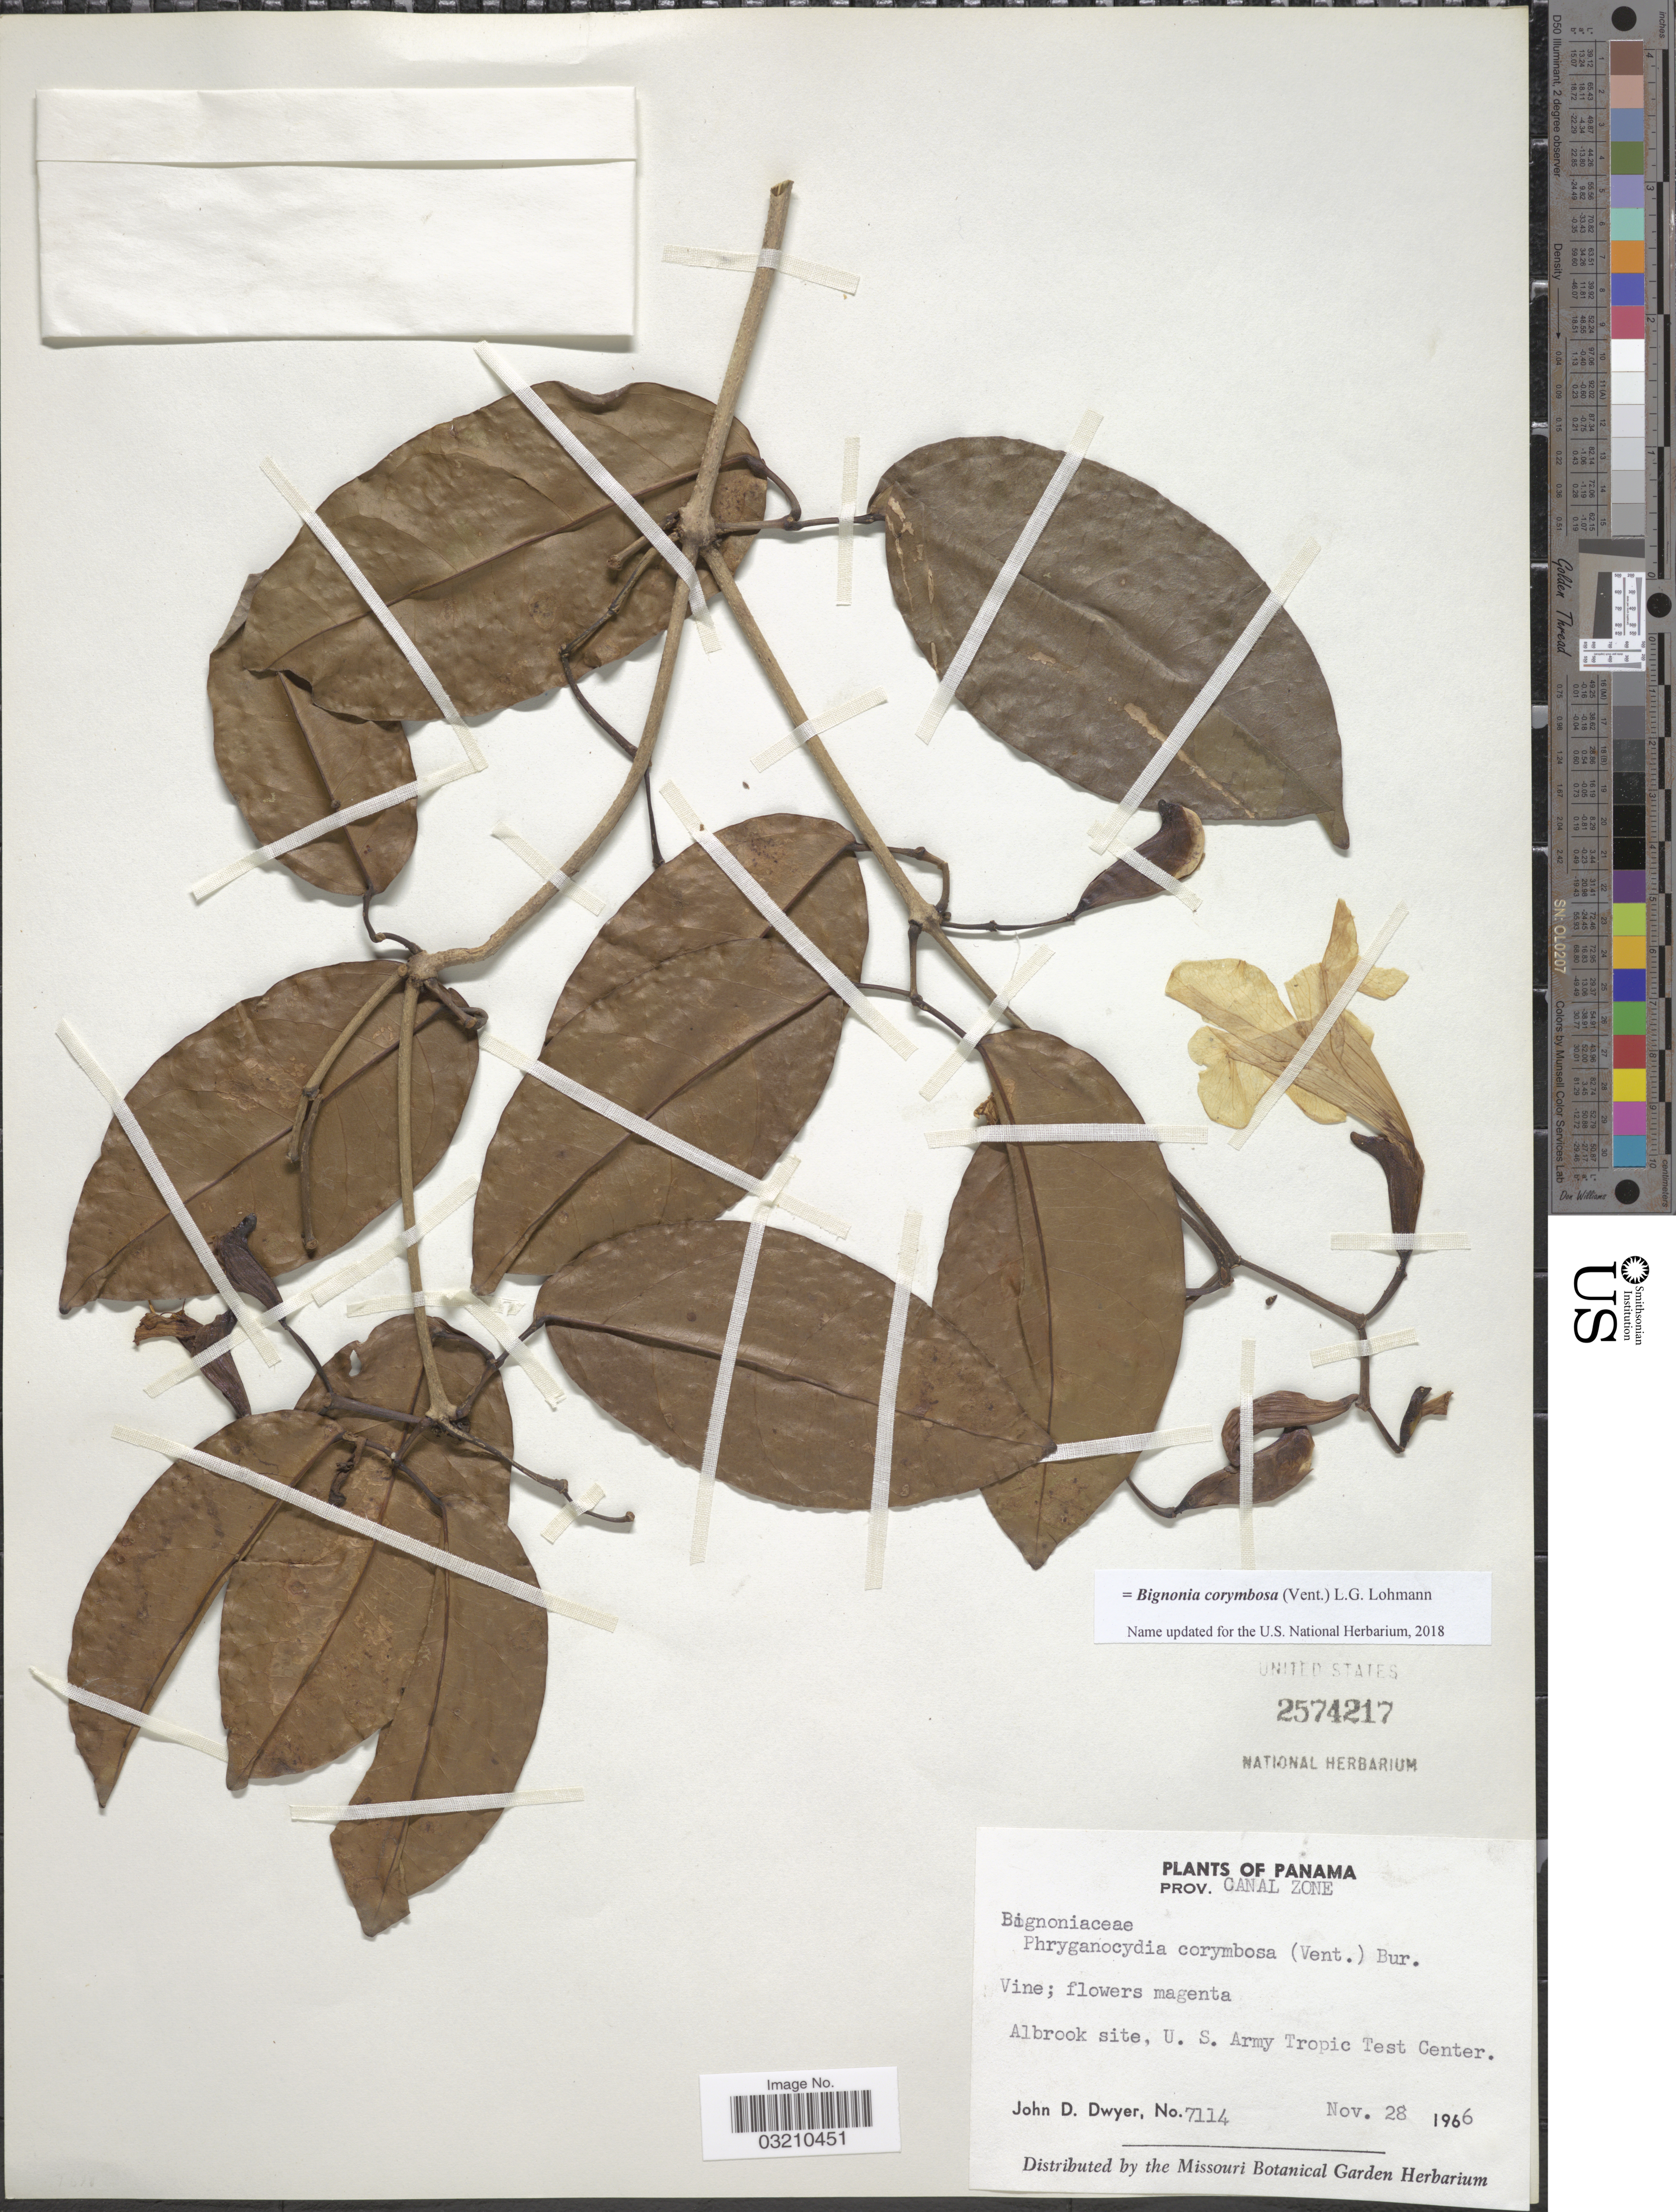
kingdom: Plantae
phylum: Tracheophyta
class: Magnoliopsida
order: Lamiales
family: Bignoniaceae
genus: Bignonia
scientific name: Bignonia corymbosa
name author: (Vent.) L.G. Lohmann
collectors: J. D. Dwyer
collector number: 7114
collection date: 1966-11-28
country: Panama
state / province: Colón / Panamá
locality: Canal Zone. Albrook site, U.S. Army Tropic Test Center.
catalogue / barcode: US 2574217